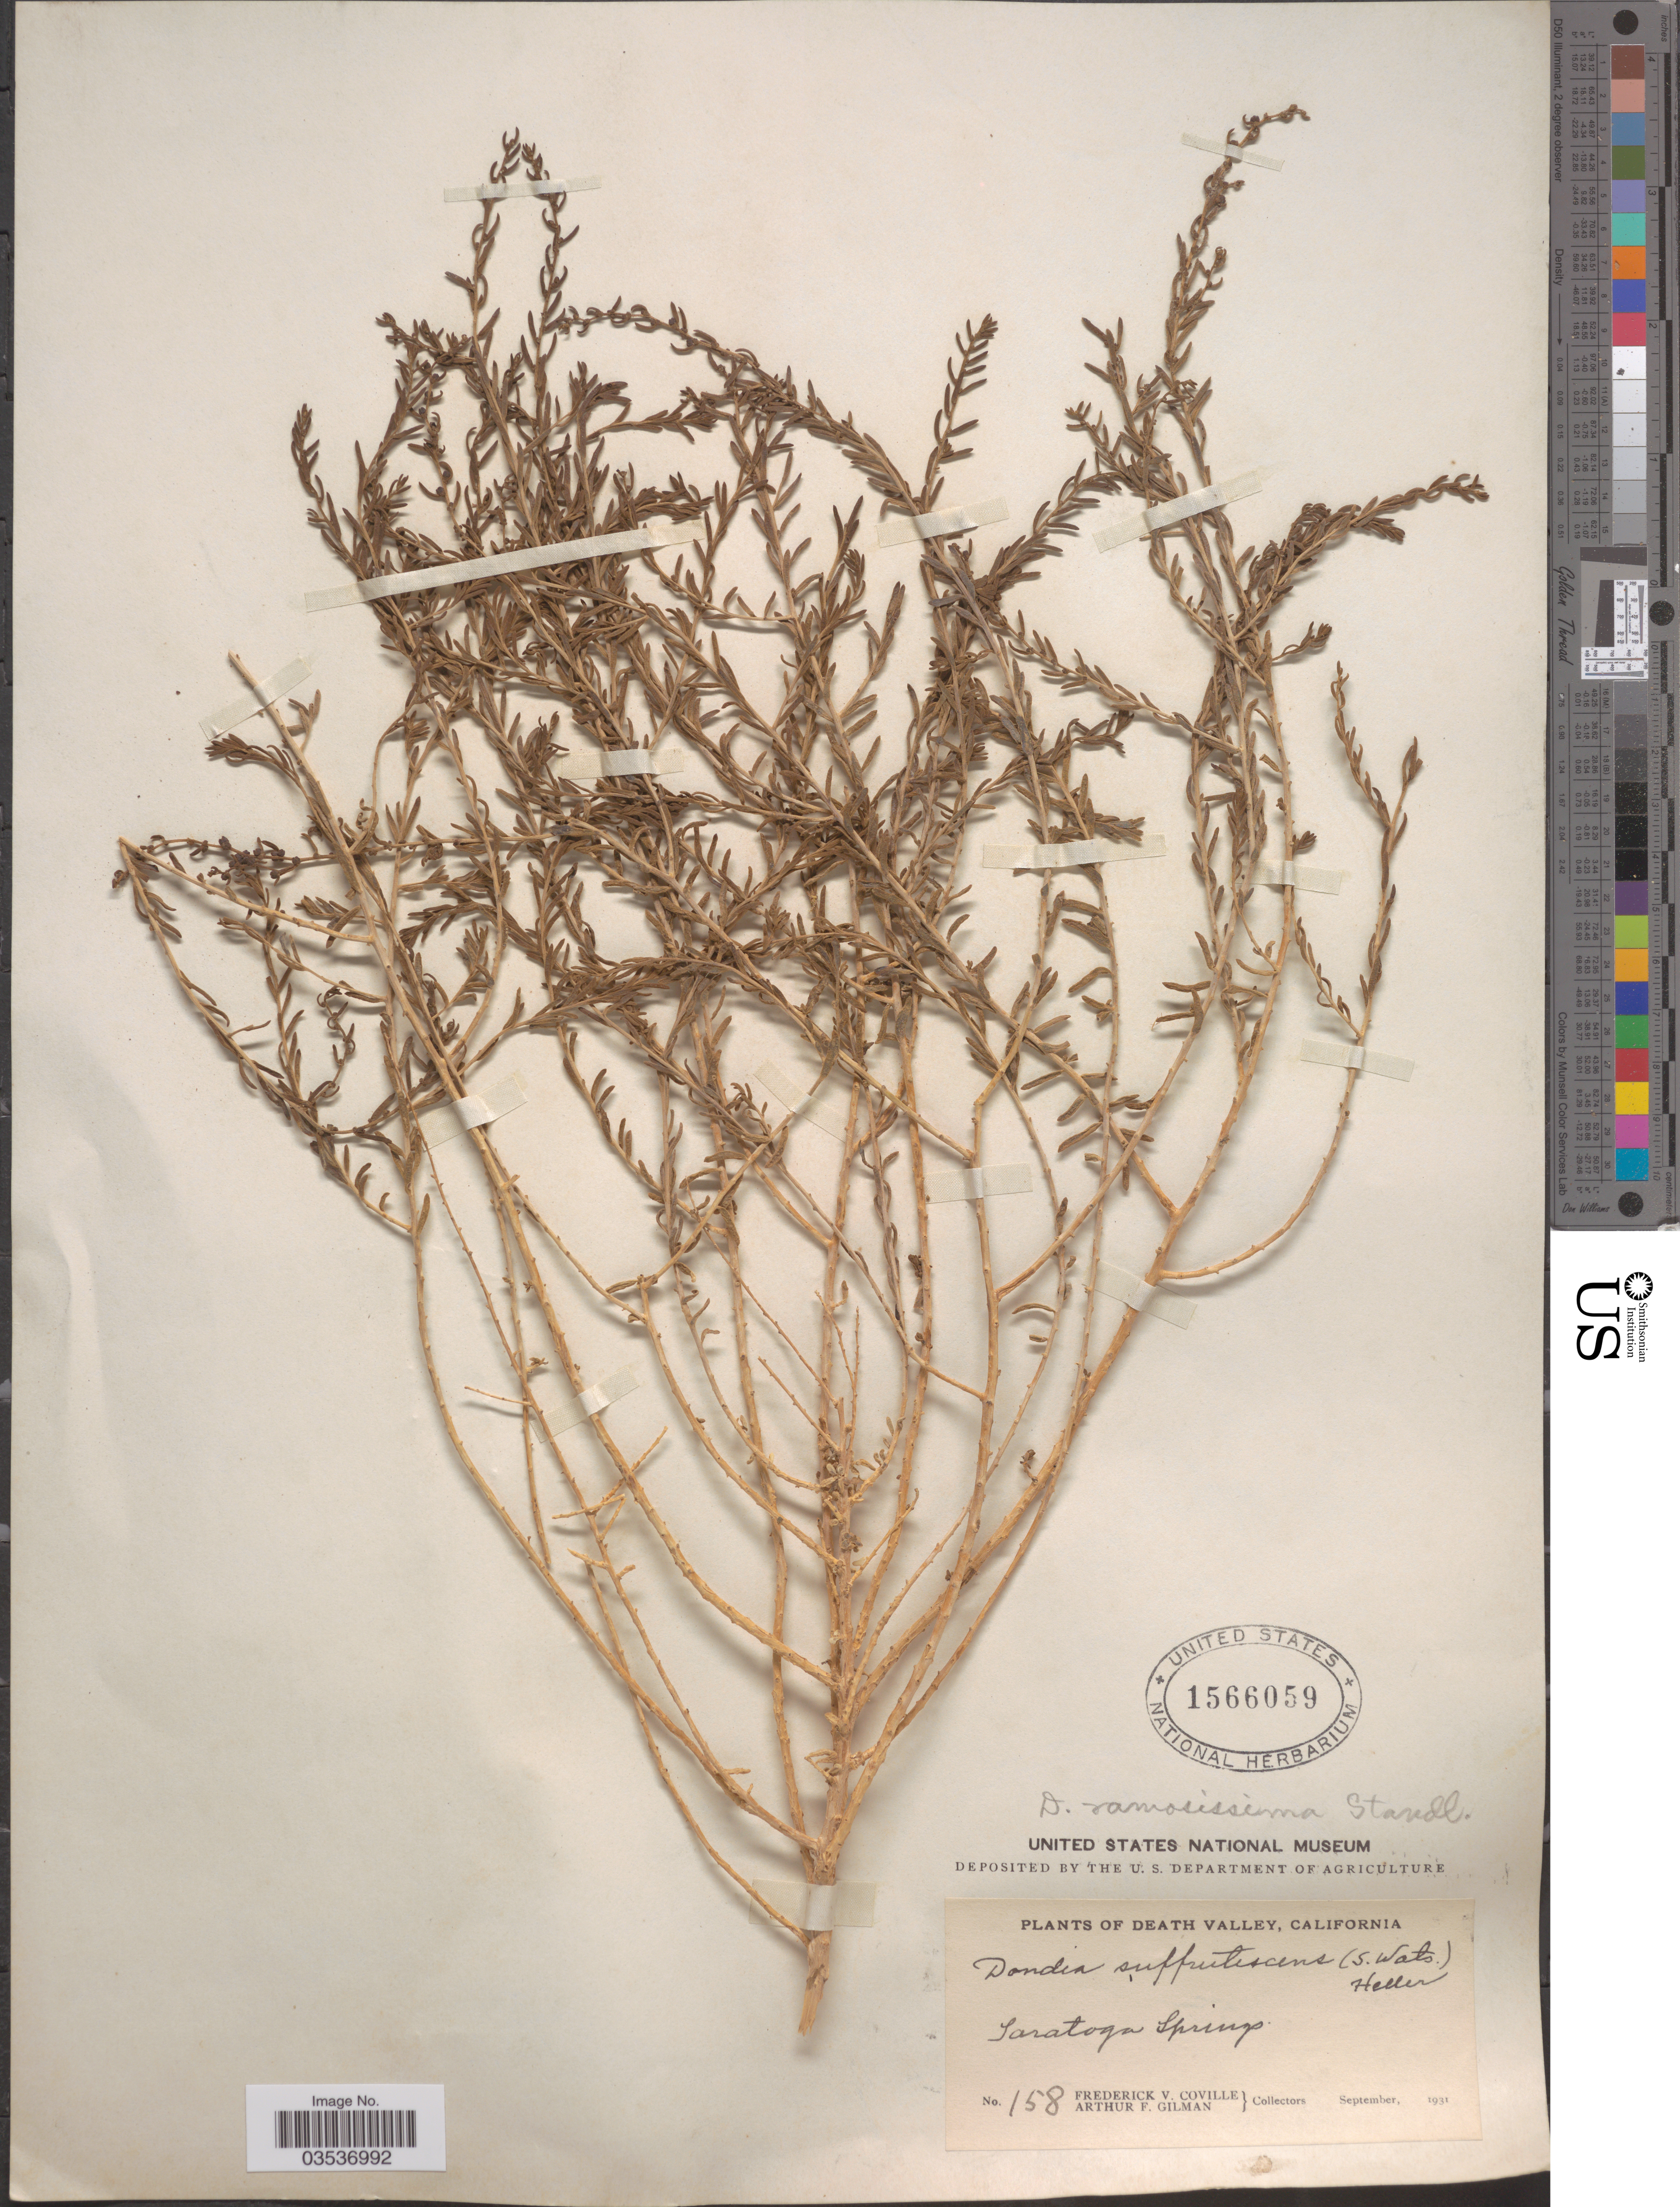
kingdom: Plantae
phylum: Tracheophyta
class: Magnoliopsida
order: Caryophyllales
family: Amaranthaceae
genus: Suaeda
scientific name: Suaeda ramosissima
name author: (Standl.) I.M. Johnst.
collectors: F. V. Coville & A. Gilman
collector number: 158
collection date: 1931-09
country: United States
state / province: California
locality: Death Valley. Saratoga Springs.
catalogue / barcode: US 1566059